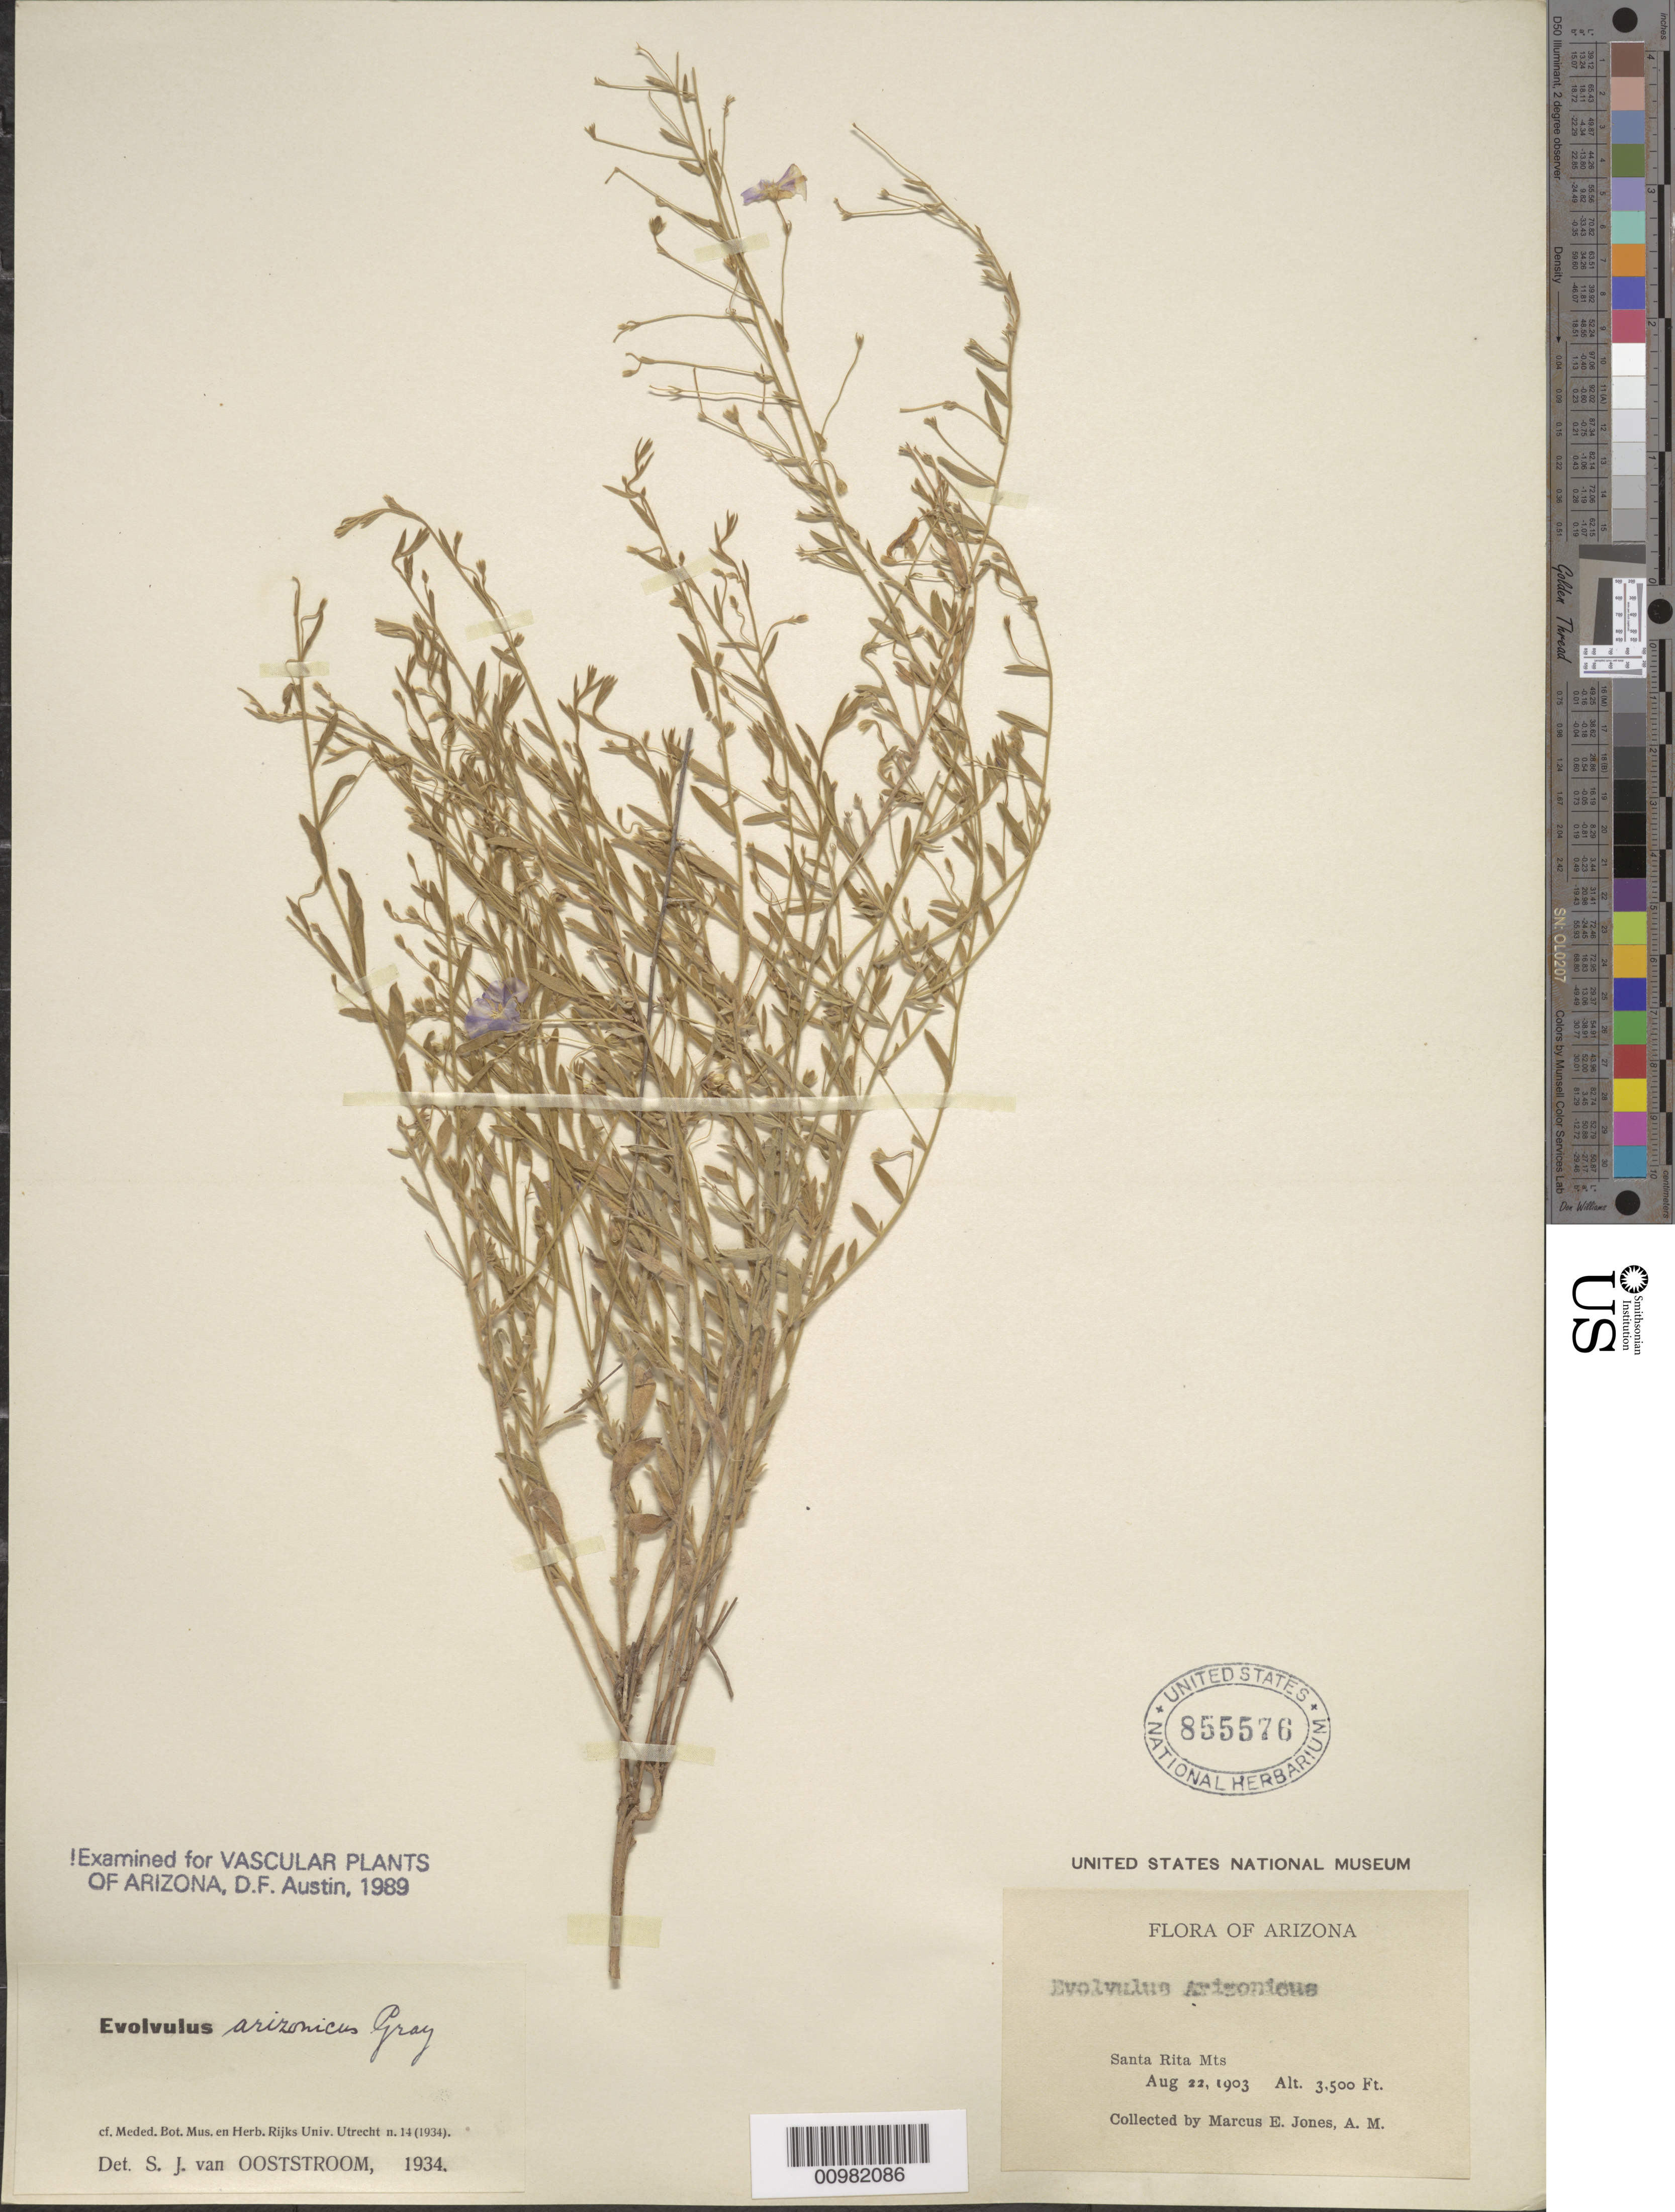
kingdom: Plantae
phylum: Tracheophyta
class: Magnoliopsida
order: Solanales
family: Convolvulaceae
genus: Evolvulus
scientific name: Evolvulus arizonicus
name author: A. Gray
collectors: M. E. Jones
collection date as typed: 22 Aug 1903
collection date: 1903-08-22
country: United States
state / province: Arizona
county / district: Santa Cruz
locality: Santa Rita Mts.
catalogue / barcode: US 855576